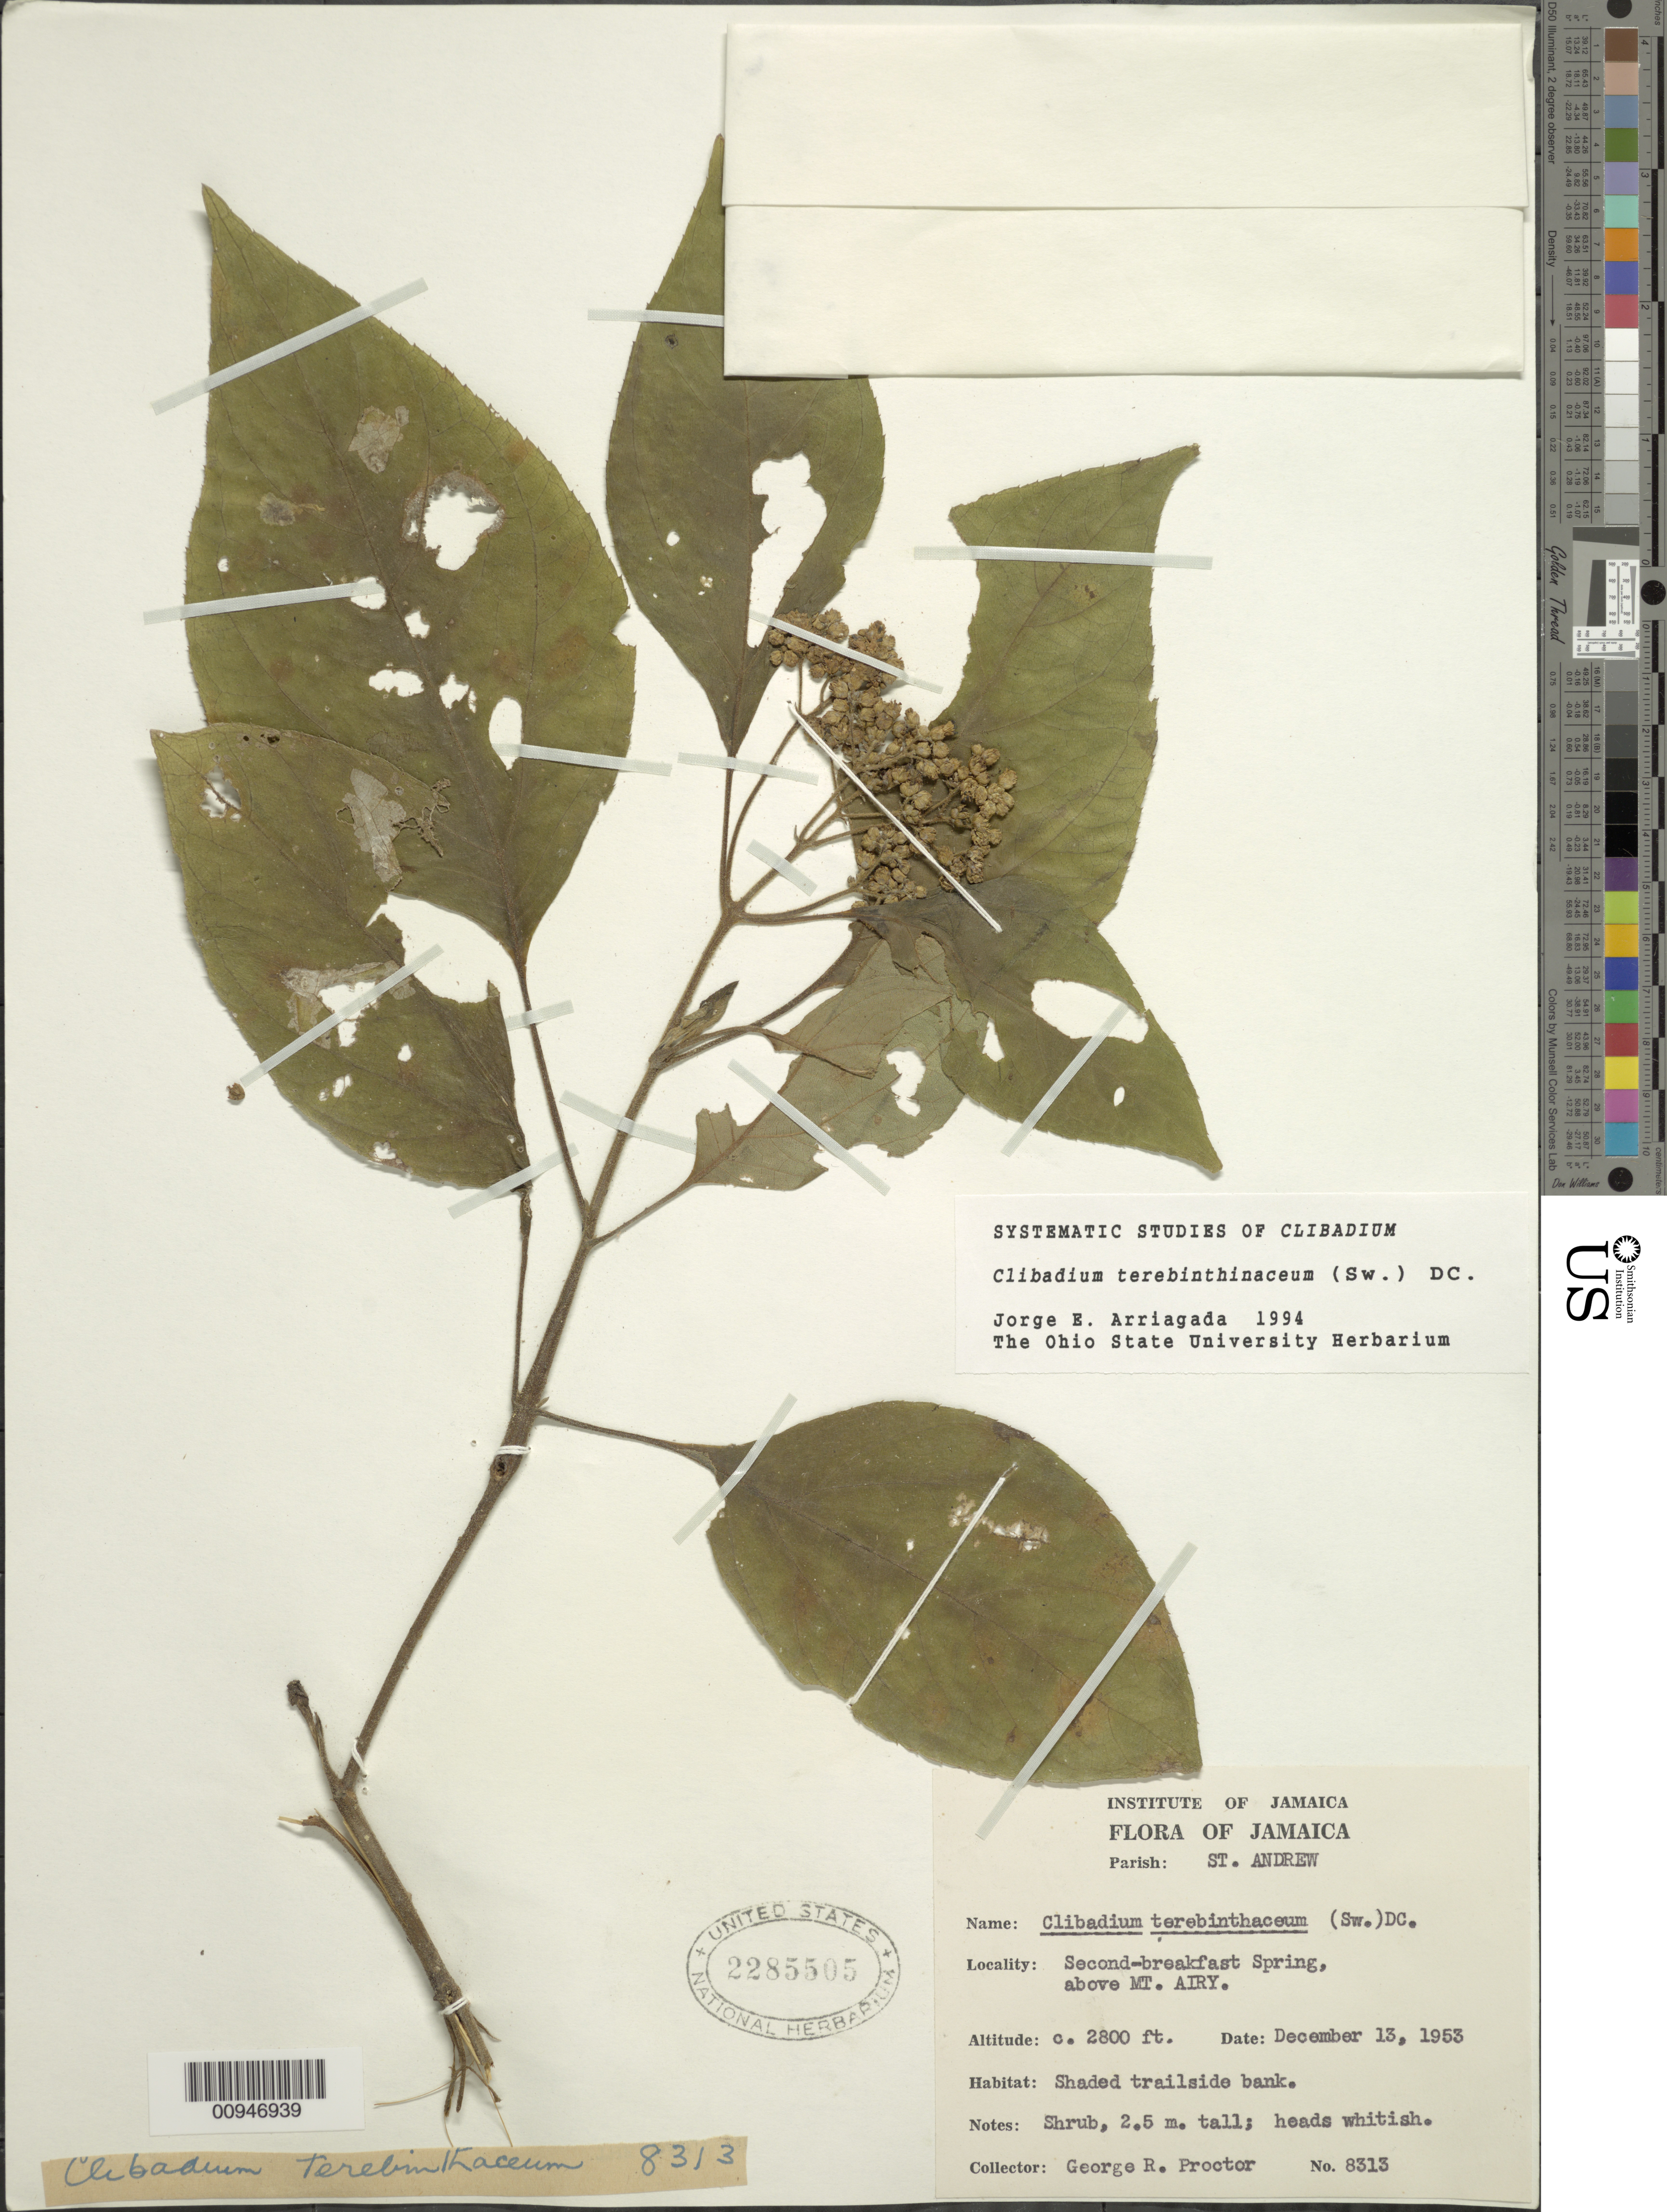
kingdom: Plantae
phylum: Tracheophyta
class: Magnoliopsida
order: Asterales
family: Asteraceae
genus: Clibadium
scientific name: Clibadium terebinthinaceum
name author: (Sw.) DC.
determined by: Arriagada, J. E.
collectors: G. R. Proctor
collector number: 8313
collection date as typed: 13 Dec 1953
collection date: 1953-12-13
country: Jamaica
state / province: Saint Andrew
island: Jamaica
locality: Second-breakfast Spring, above Mt. Airy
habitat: Shaded trailside bank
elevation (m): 853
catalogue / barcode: US 2285505